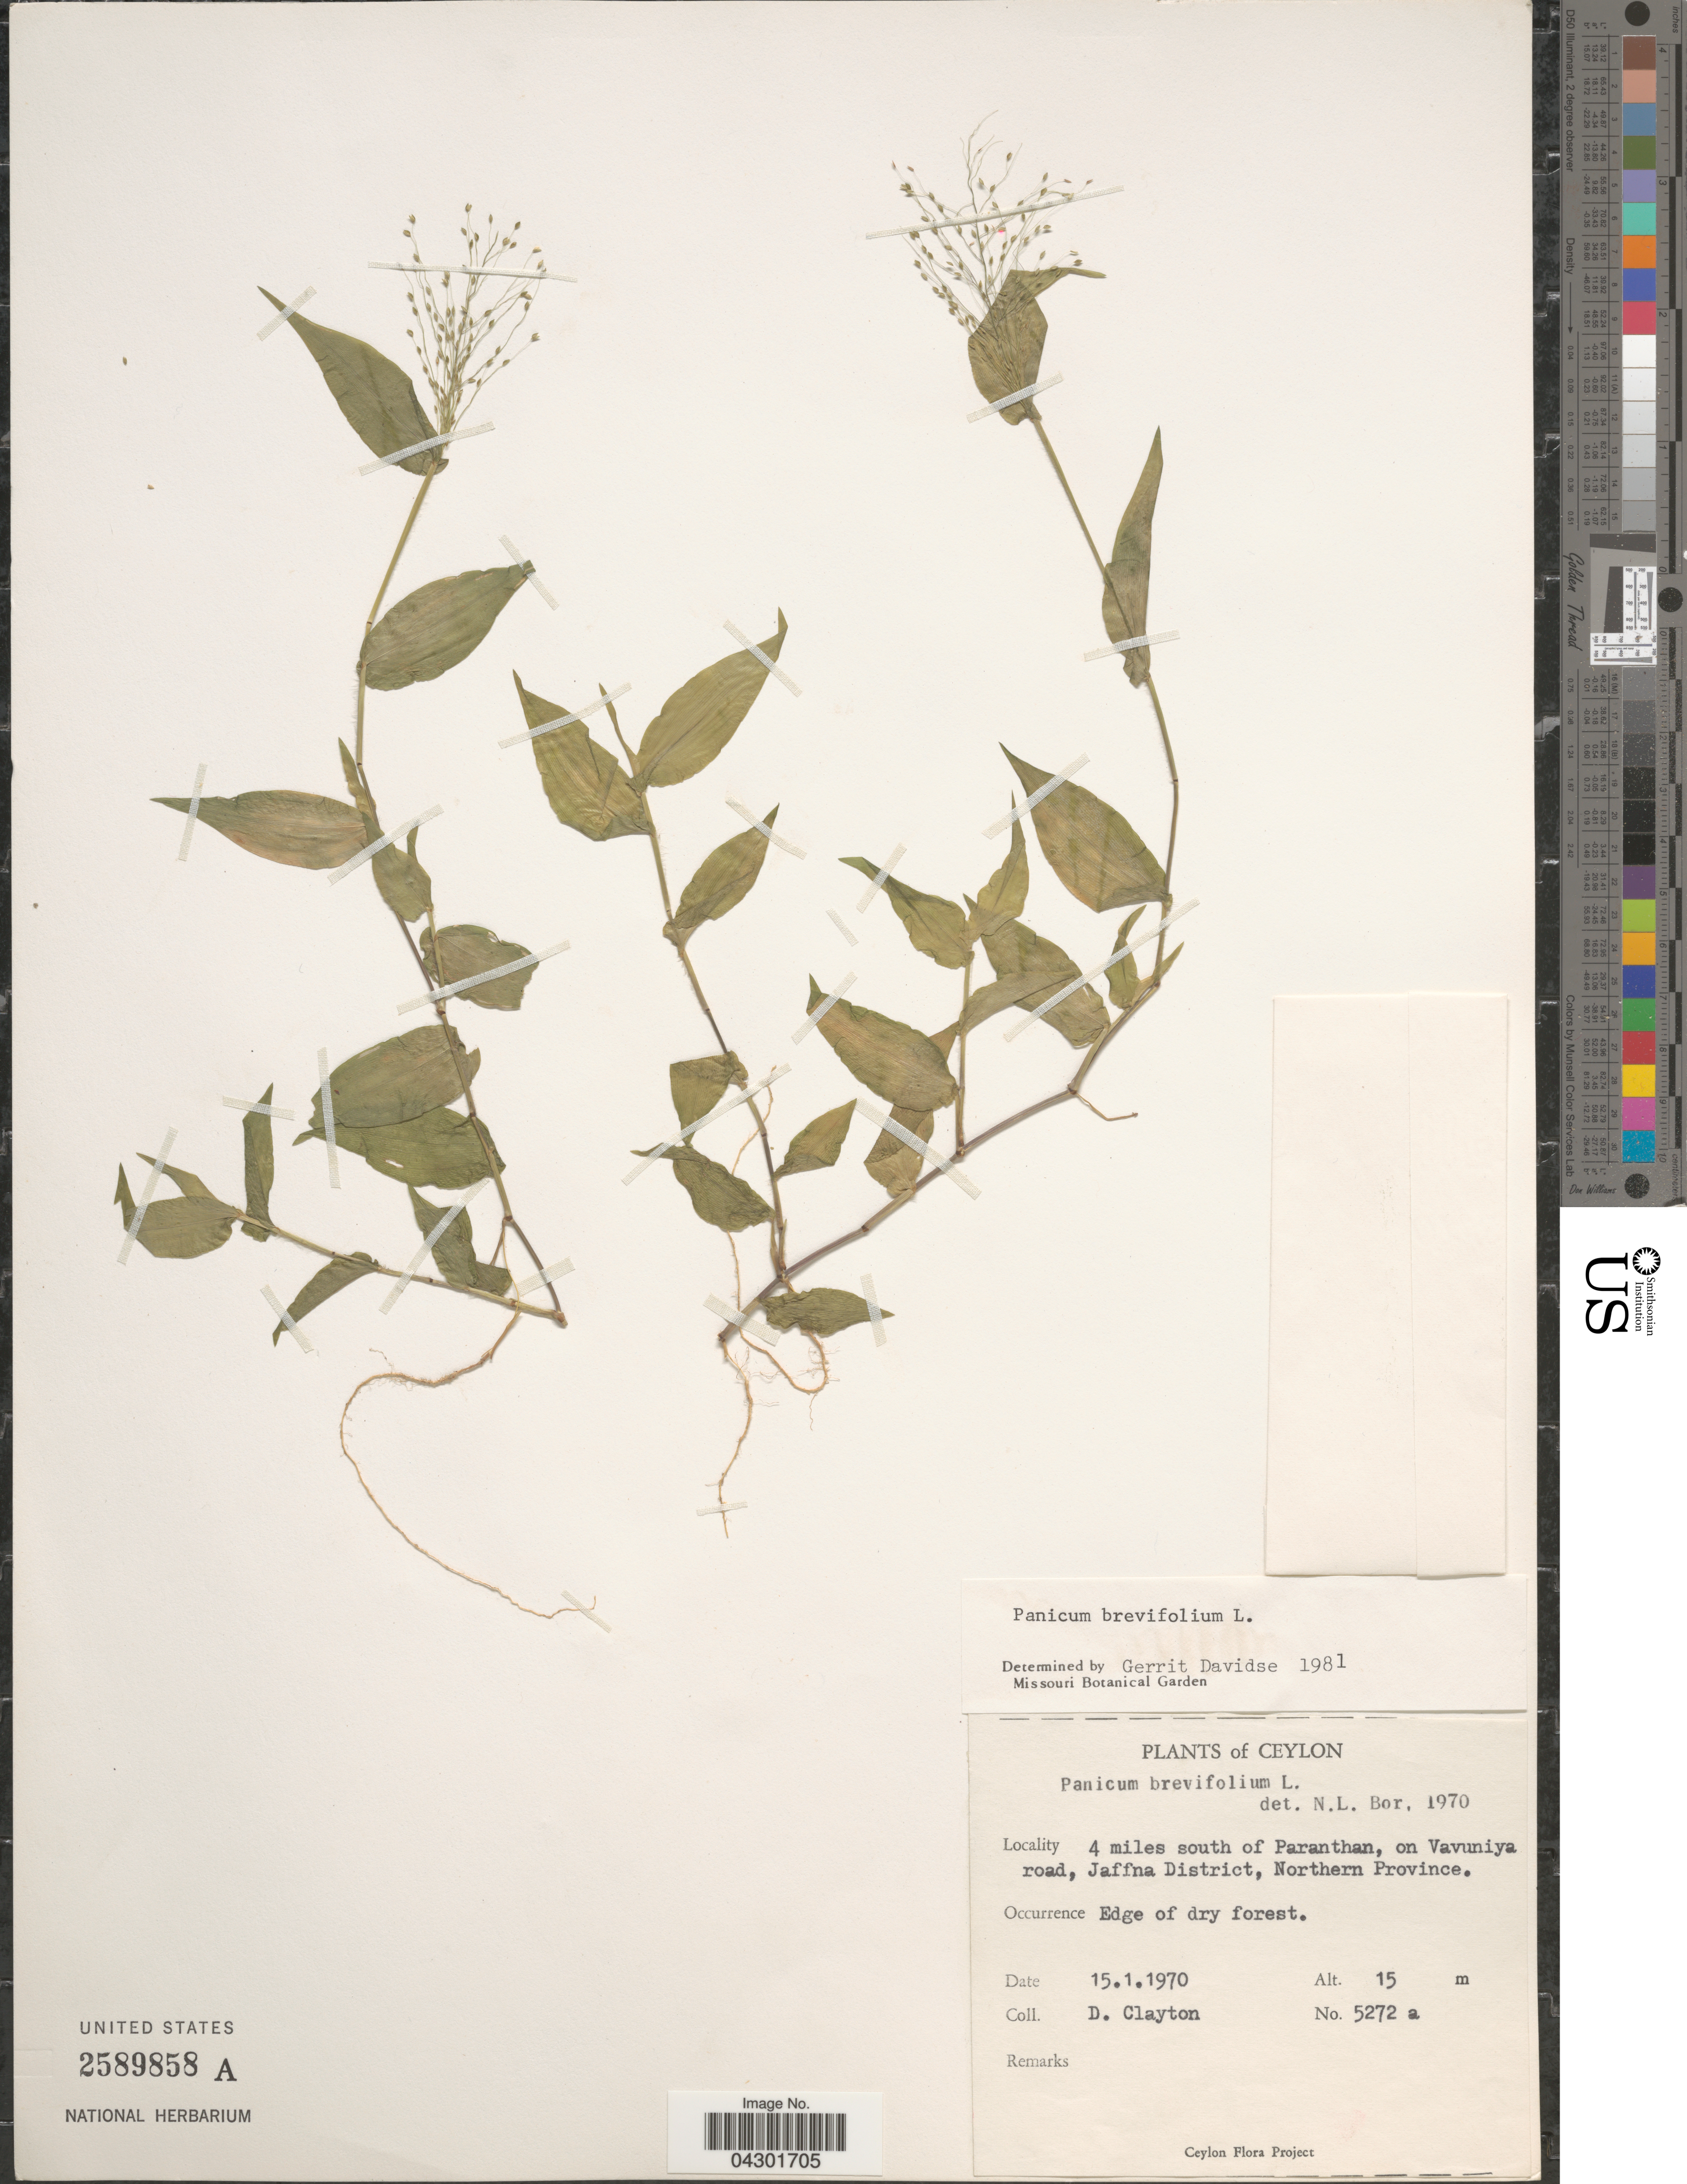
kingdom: Plantae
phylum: Tracheophyta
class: Liliopsida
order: Poales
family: Poaceae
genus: Panicum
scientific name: Panicum brevifolium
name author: L.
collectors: D. Clayton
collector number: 5272a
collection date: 1970-01-15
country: Sri Lanka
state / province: Northern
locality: Ceylon. 4 miles south of Paranthan, on Vavuniya road, Jaffna District. Edge of dry forest.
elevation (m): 15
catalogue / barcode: US 2589858A